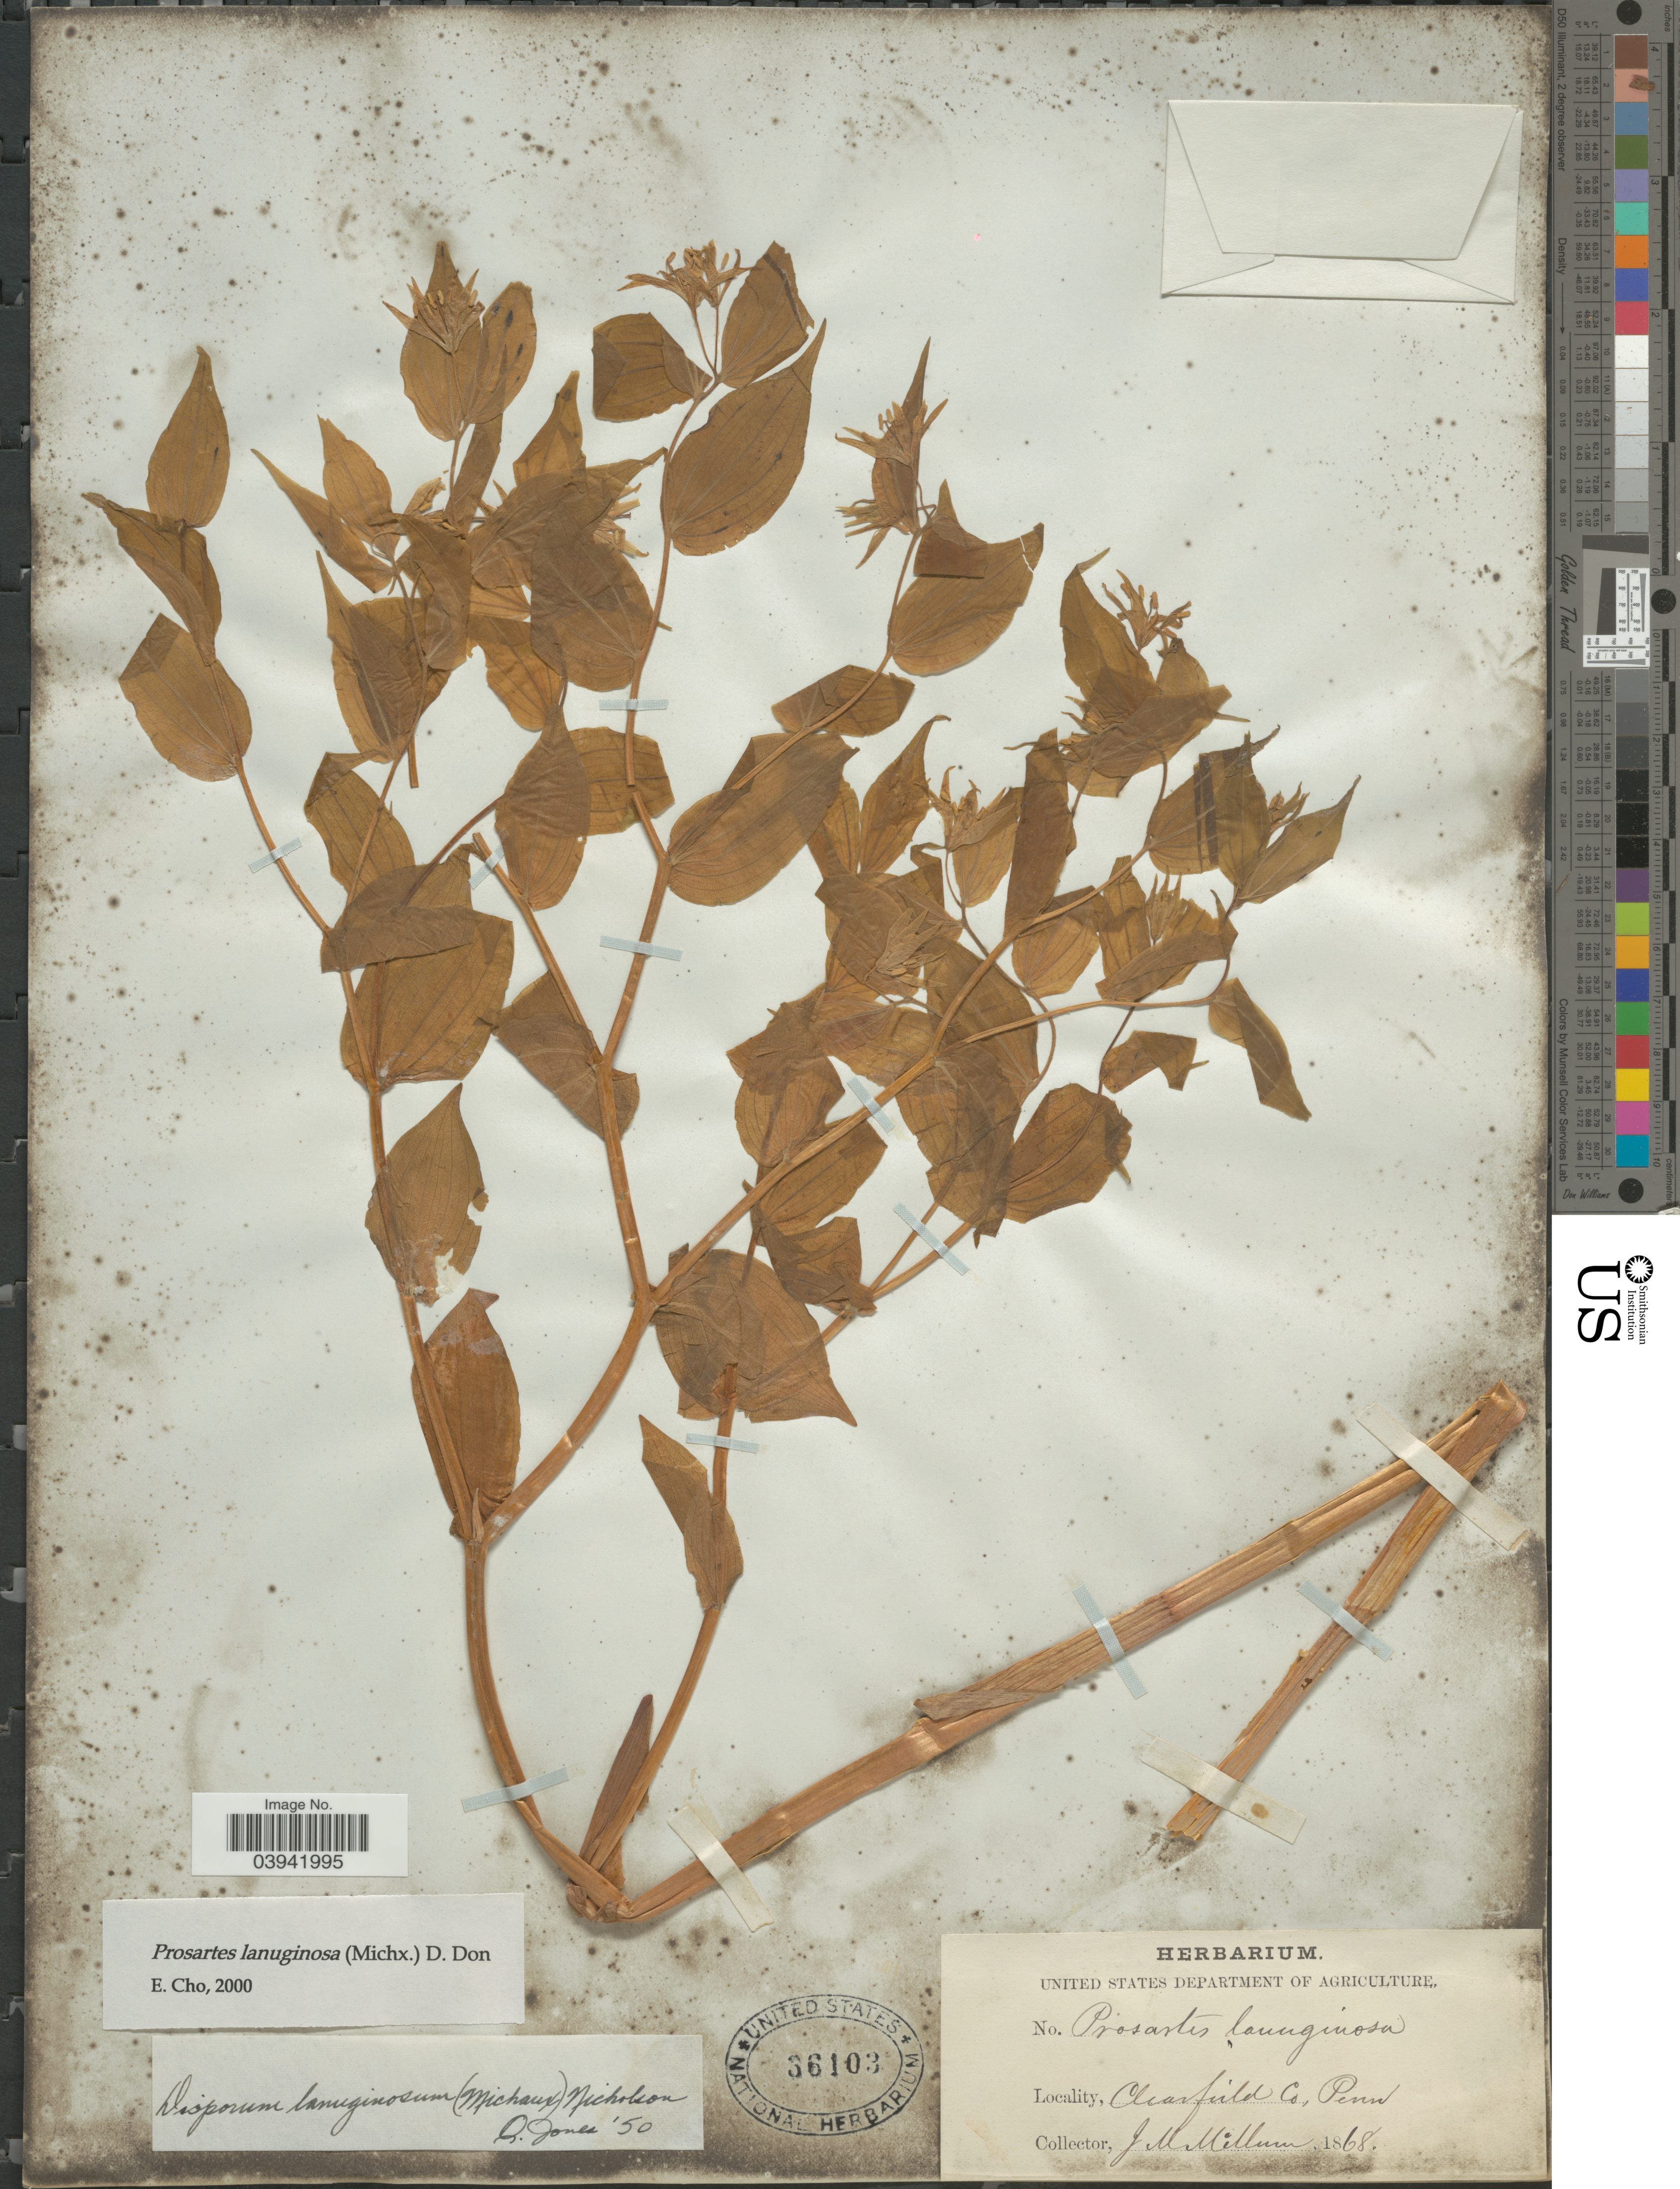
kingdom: Plantae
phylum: Tracheophyta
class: Liliopsida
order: Liliales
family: Liliaceae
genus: Prosartes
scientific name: Prosartes lanuginosa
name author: D. Don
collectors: J. Williams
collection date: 1868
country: United States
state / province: Pennsylvania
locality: Clearfield Co.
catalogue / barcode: US 36103